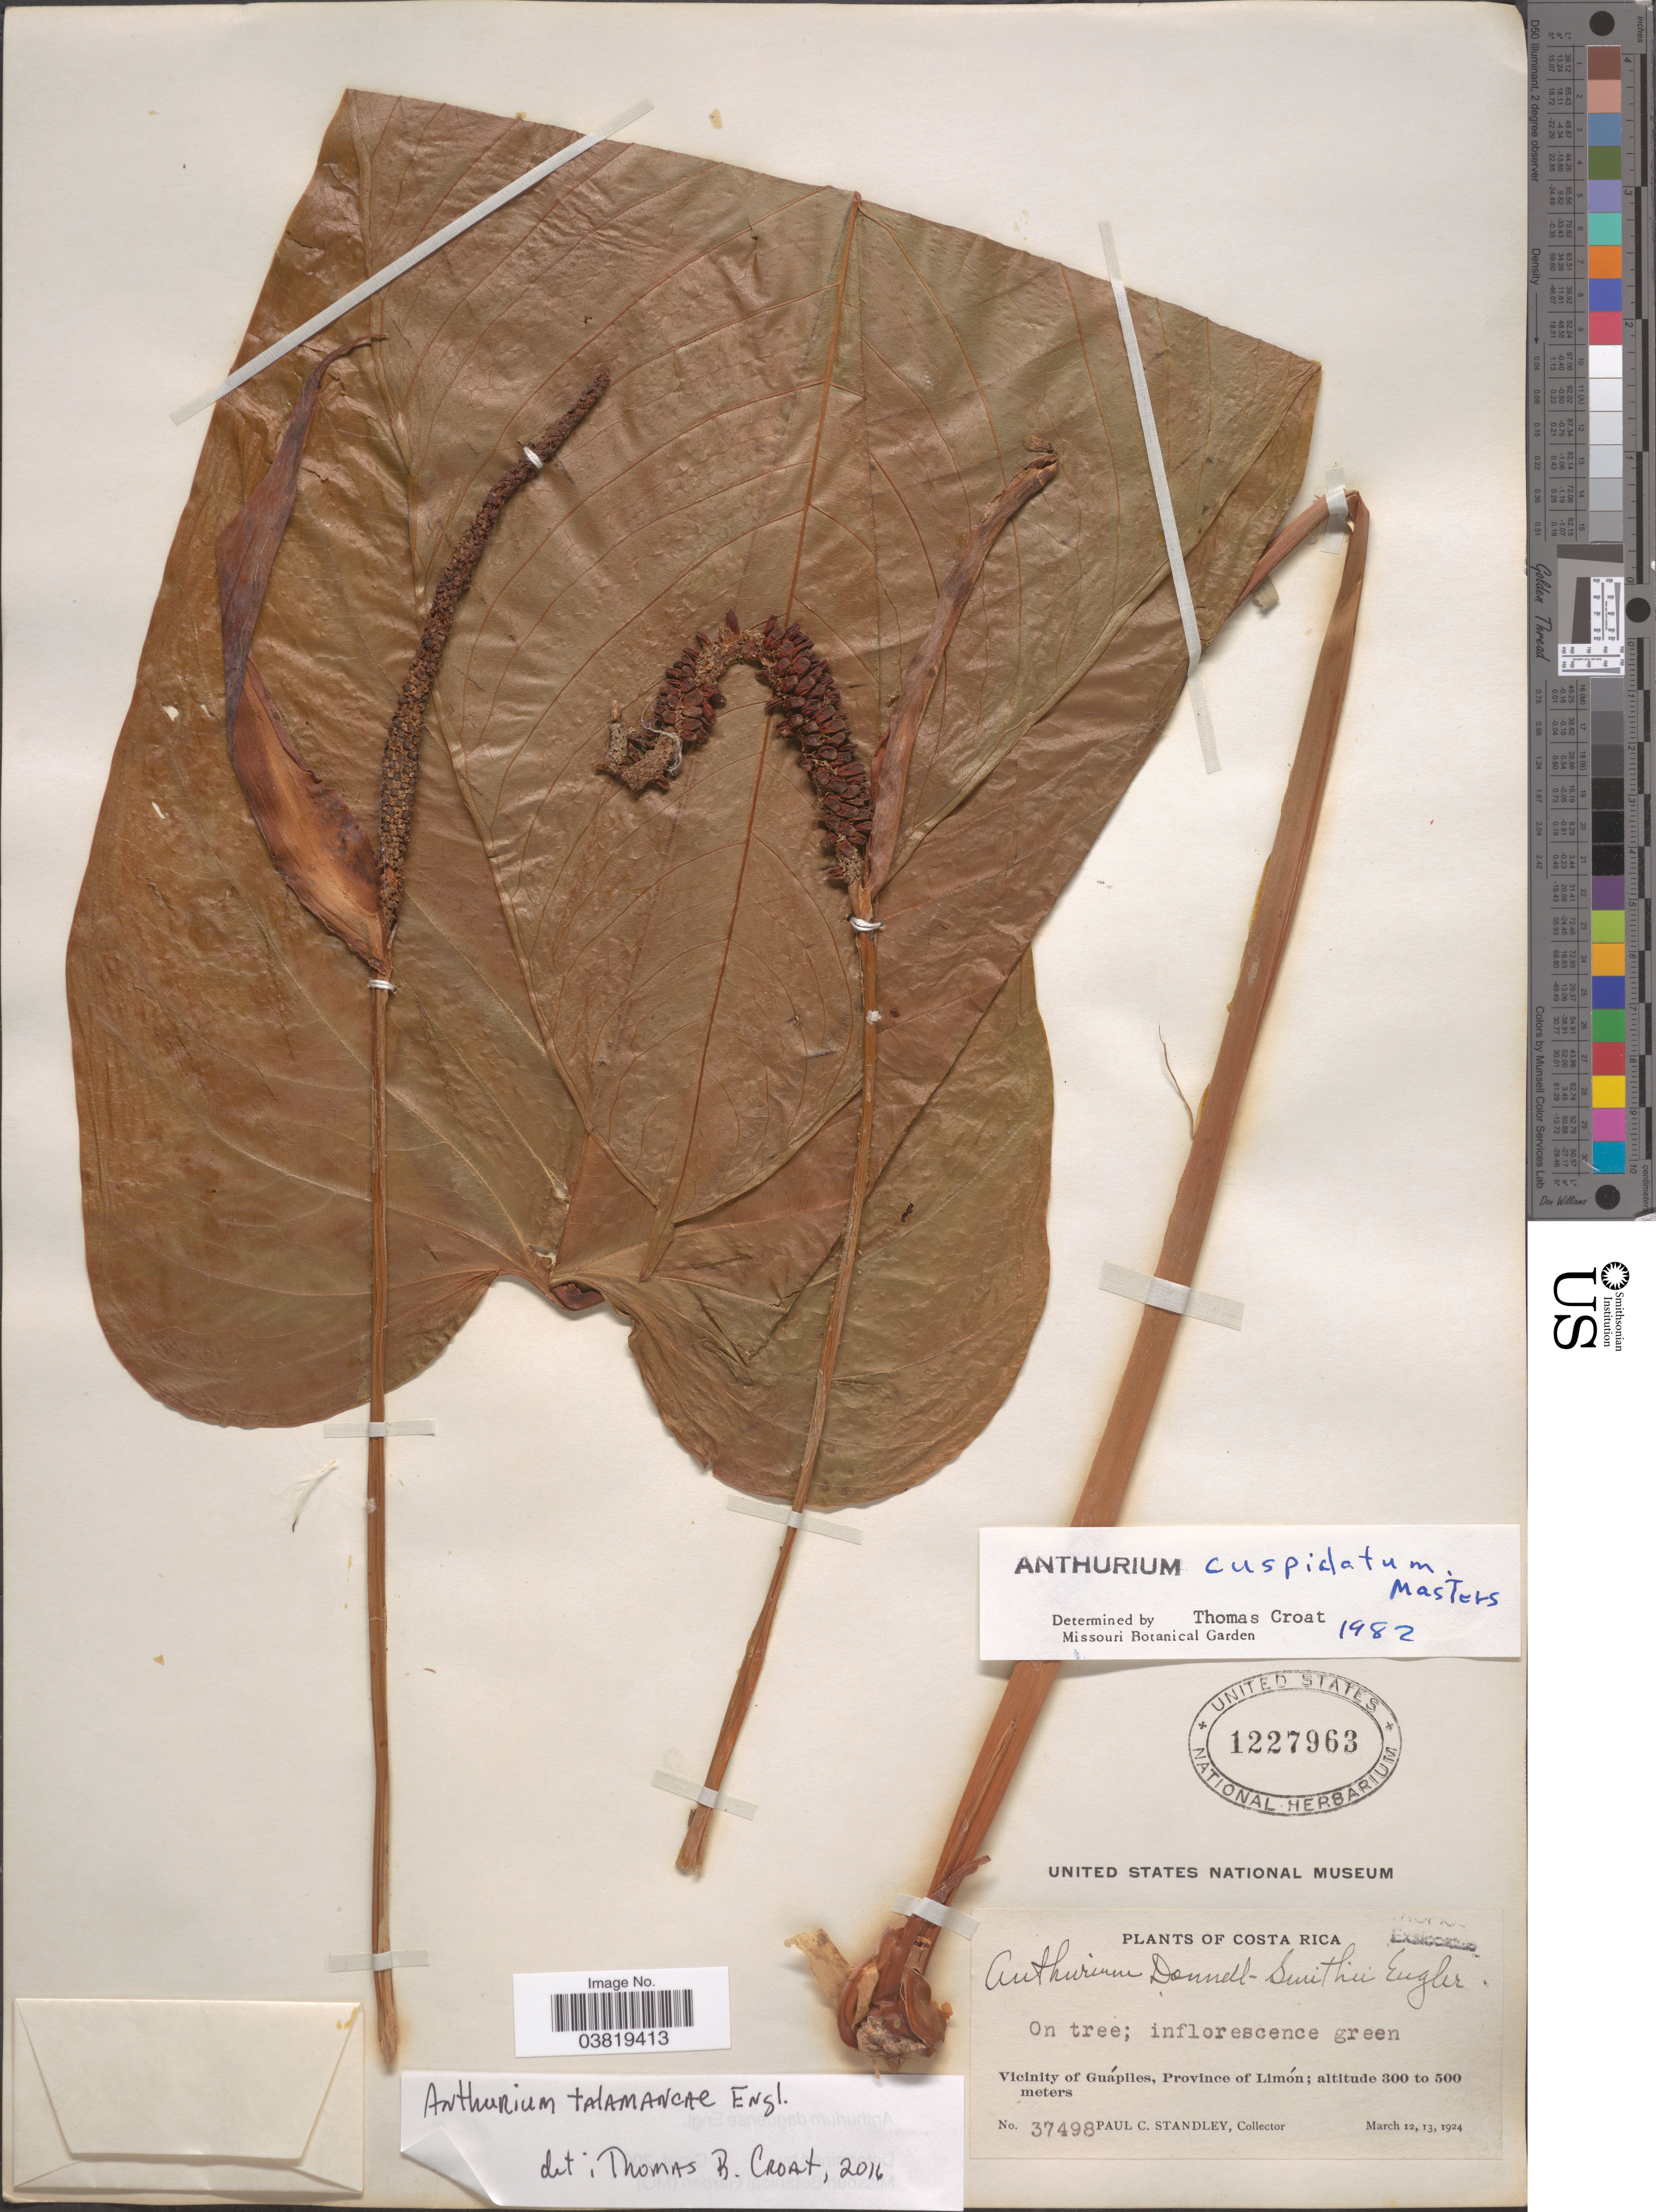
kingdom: Plantae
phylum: Tracheophyta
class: Liliopsida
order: Alismatales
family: Araceae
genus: Anthurium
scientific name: Anthurium talamancae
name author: Engl.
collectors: P. C. Standley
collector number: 37498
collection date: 1924-03-12/1924-03-13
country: Costa Rica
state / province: Limón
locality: Vicinity of Guápiles.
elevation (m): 300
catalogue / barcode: US 1227963